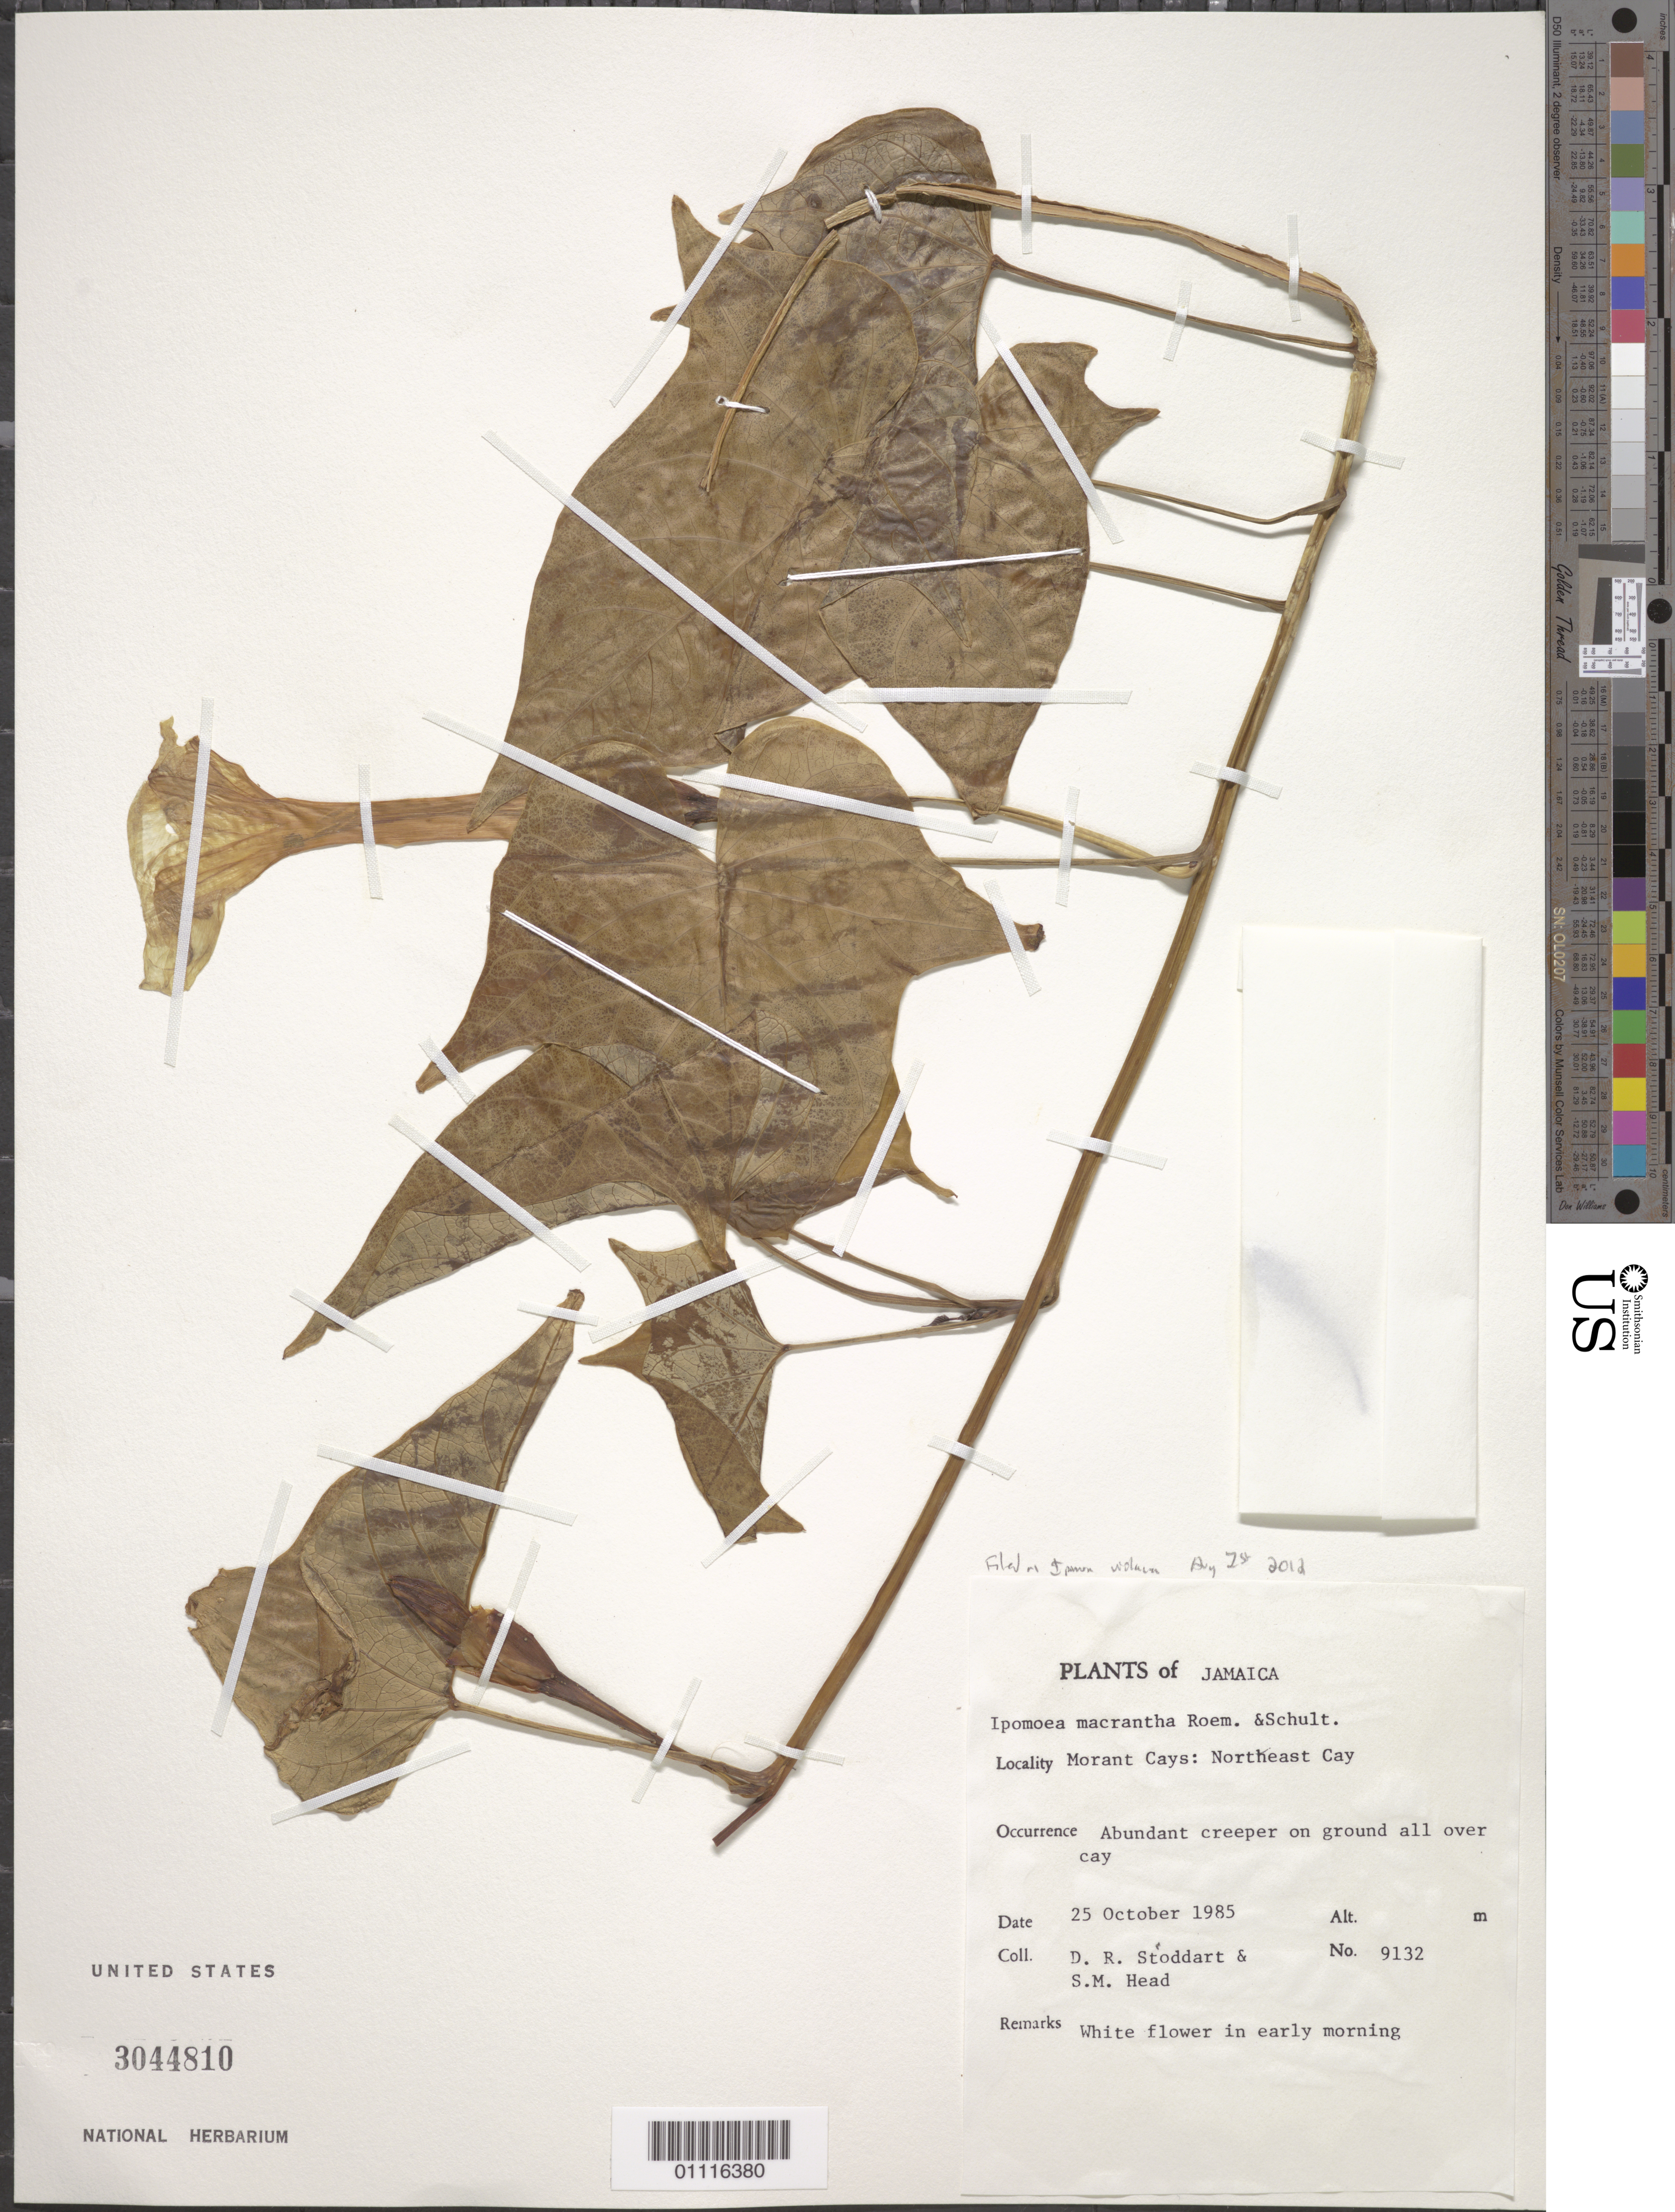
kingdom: Plantae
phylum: Tracheophyta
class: Magnoliopsida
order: Solanales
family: Convolvulaceae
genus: Ipomoea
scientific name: Ipomoea violacea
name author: L.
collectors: D. R. Stoddart & S. Head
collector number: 9132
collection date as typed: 25 Oct 1985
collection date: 1985-10-25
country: Jamaica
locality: Morant Cays: NE Cay. Abundant creeper on ground all over cay.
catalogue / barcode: US 3044810